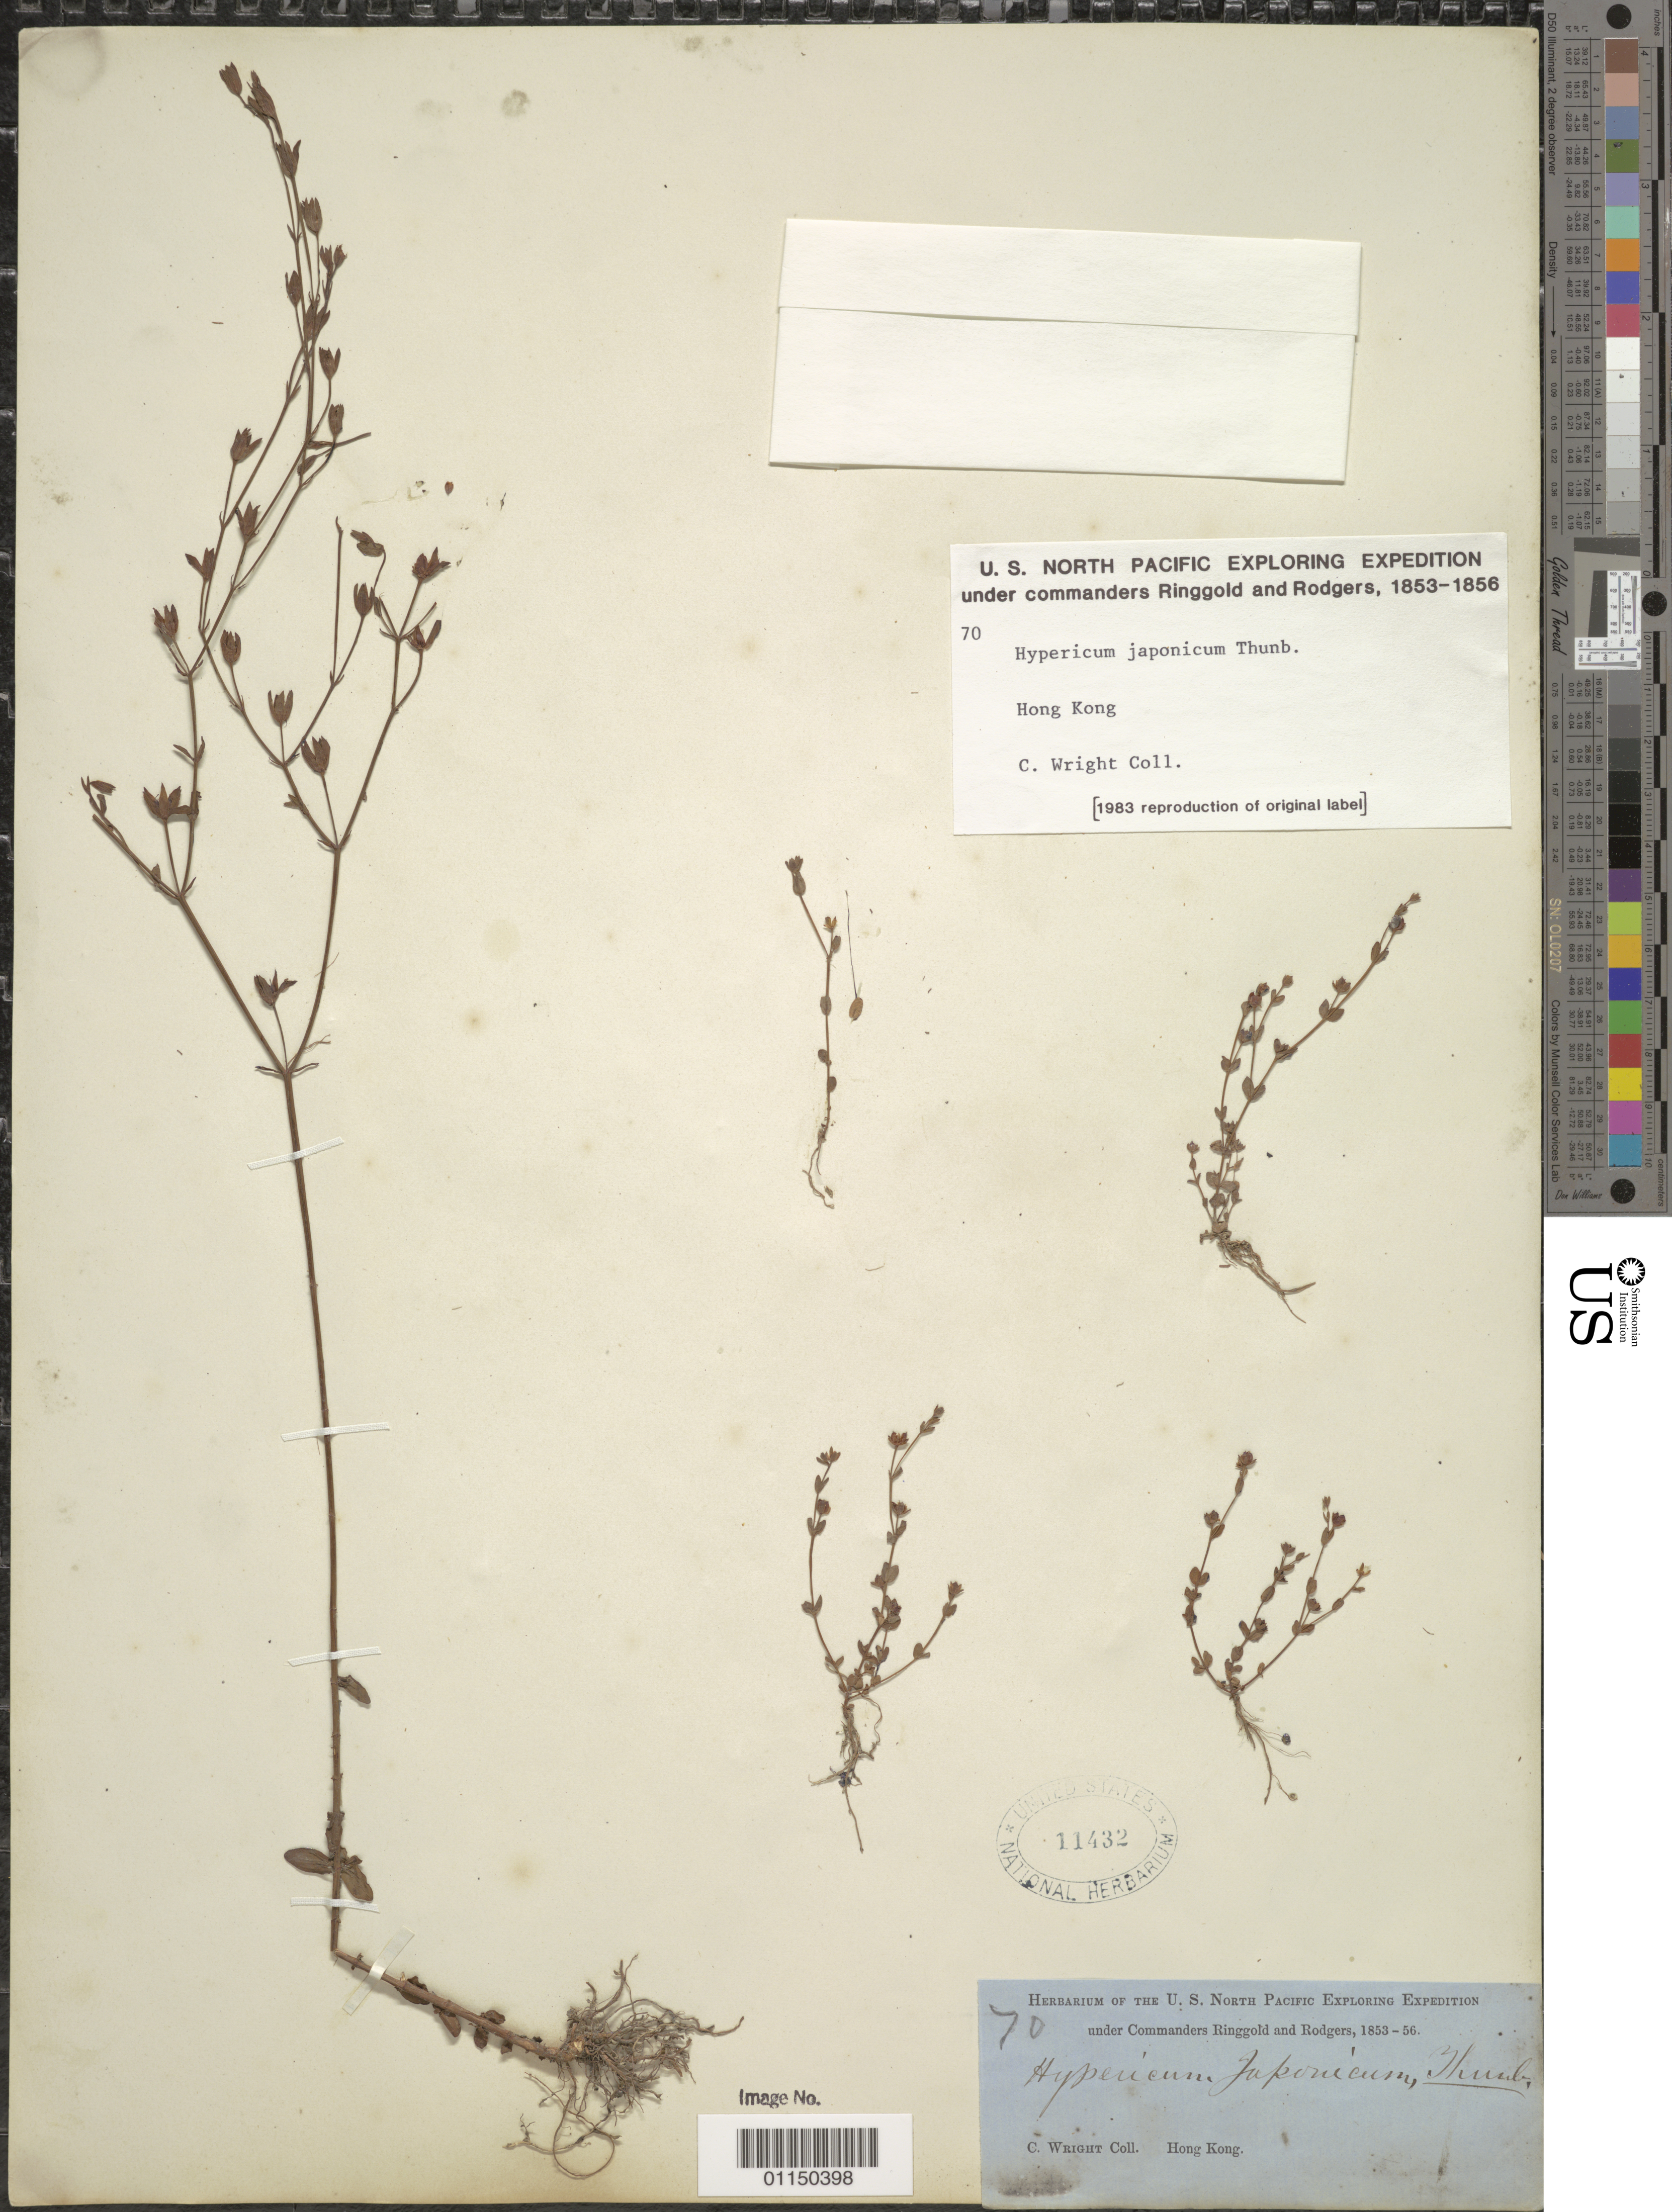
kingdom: Plantae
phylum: Tracheophyta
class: Magnoliopsida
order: Malpighiales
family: Hypericaceae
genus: Hypericum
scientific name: Hypericum japonicum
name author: Thunb.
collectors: C. Wright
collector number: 70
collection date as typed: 1853 to -- -- 1856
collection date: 1853/1856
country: China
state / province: Hong Kong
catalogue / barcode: US 11432